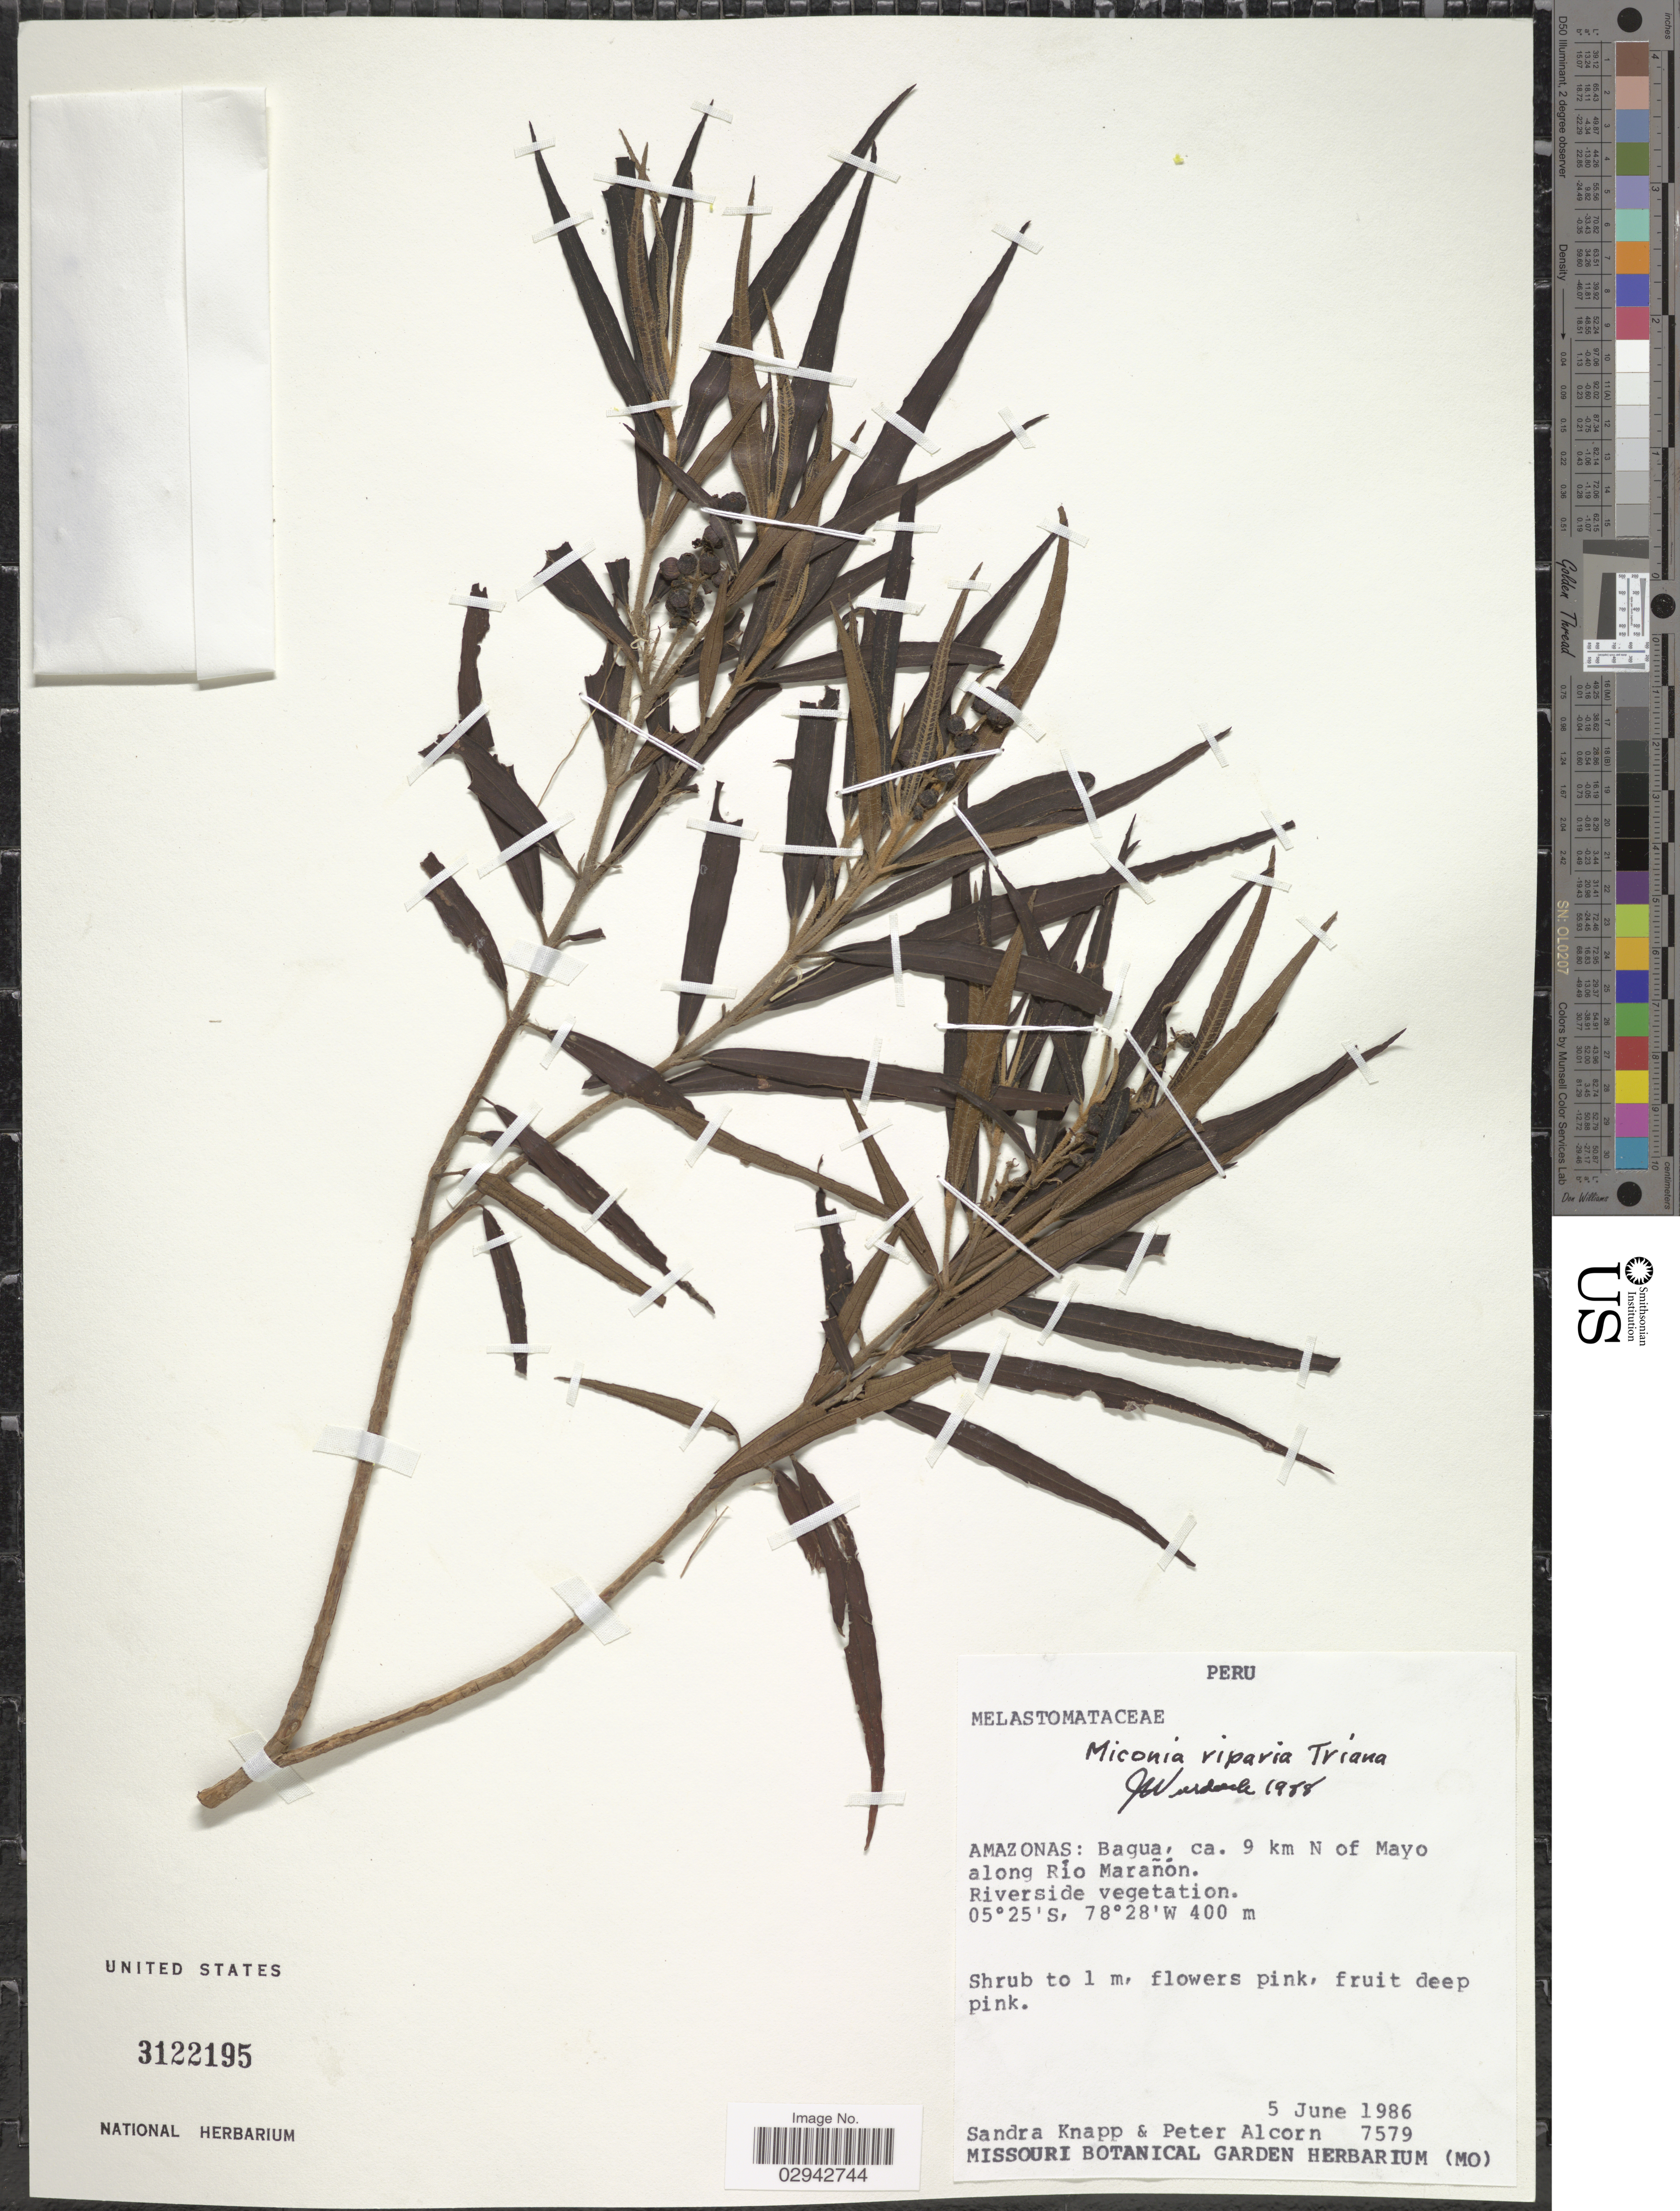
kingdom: Plantae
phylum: Tracheophyta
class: Magnoliopsida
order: Myrtales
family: Melastomataceae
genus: Miconia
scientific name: Miconia riparia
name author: Triana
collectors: S. Knapp & P. Alcorn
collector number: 7579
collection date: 1986-06-05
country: Peru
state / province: Amazonas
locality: Bagua, ca. 9 km N of Mayo along Río Marañón.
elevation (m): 400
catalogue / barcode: US 3122195